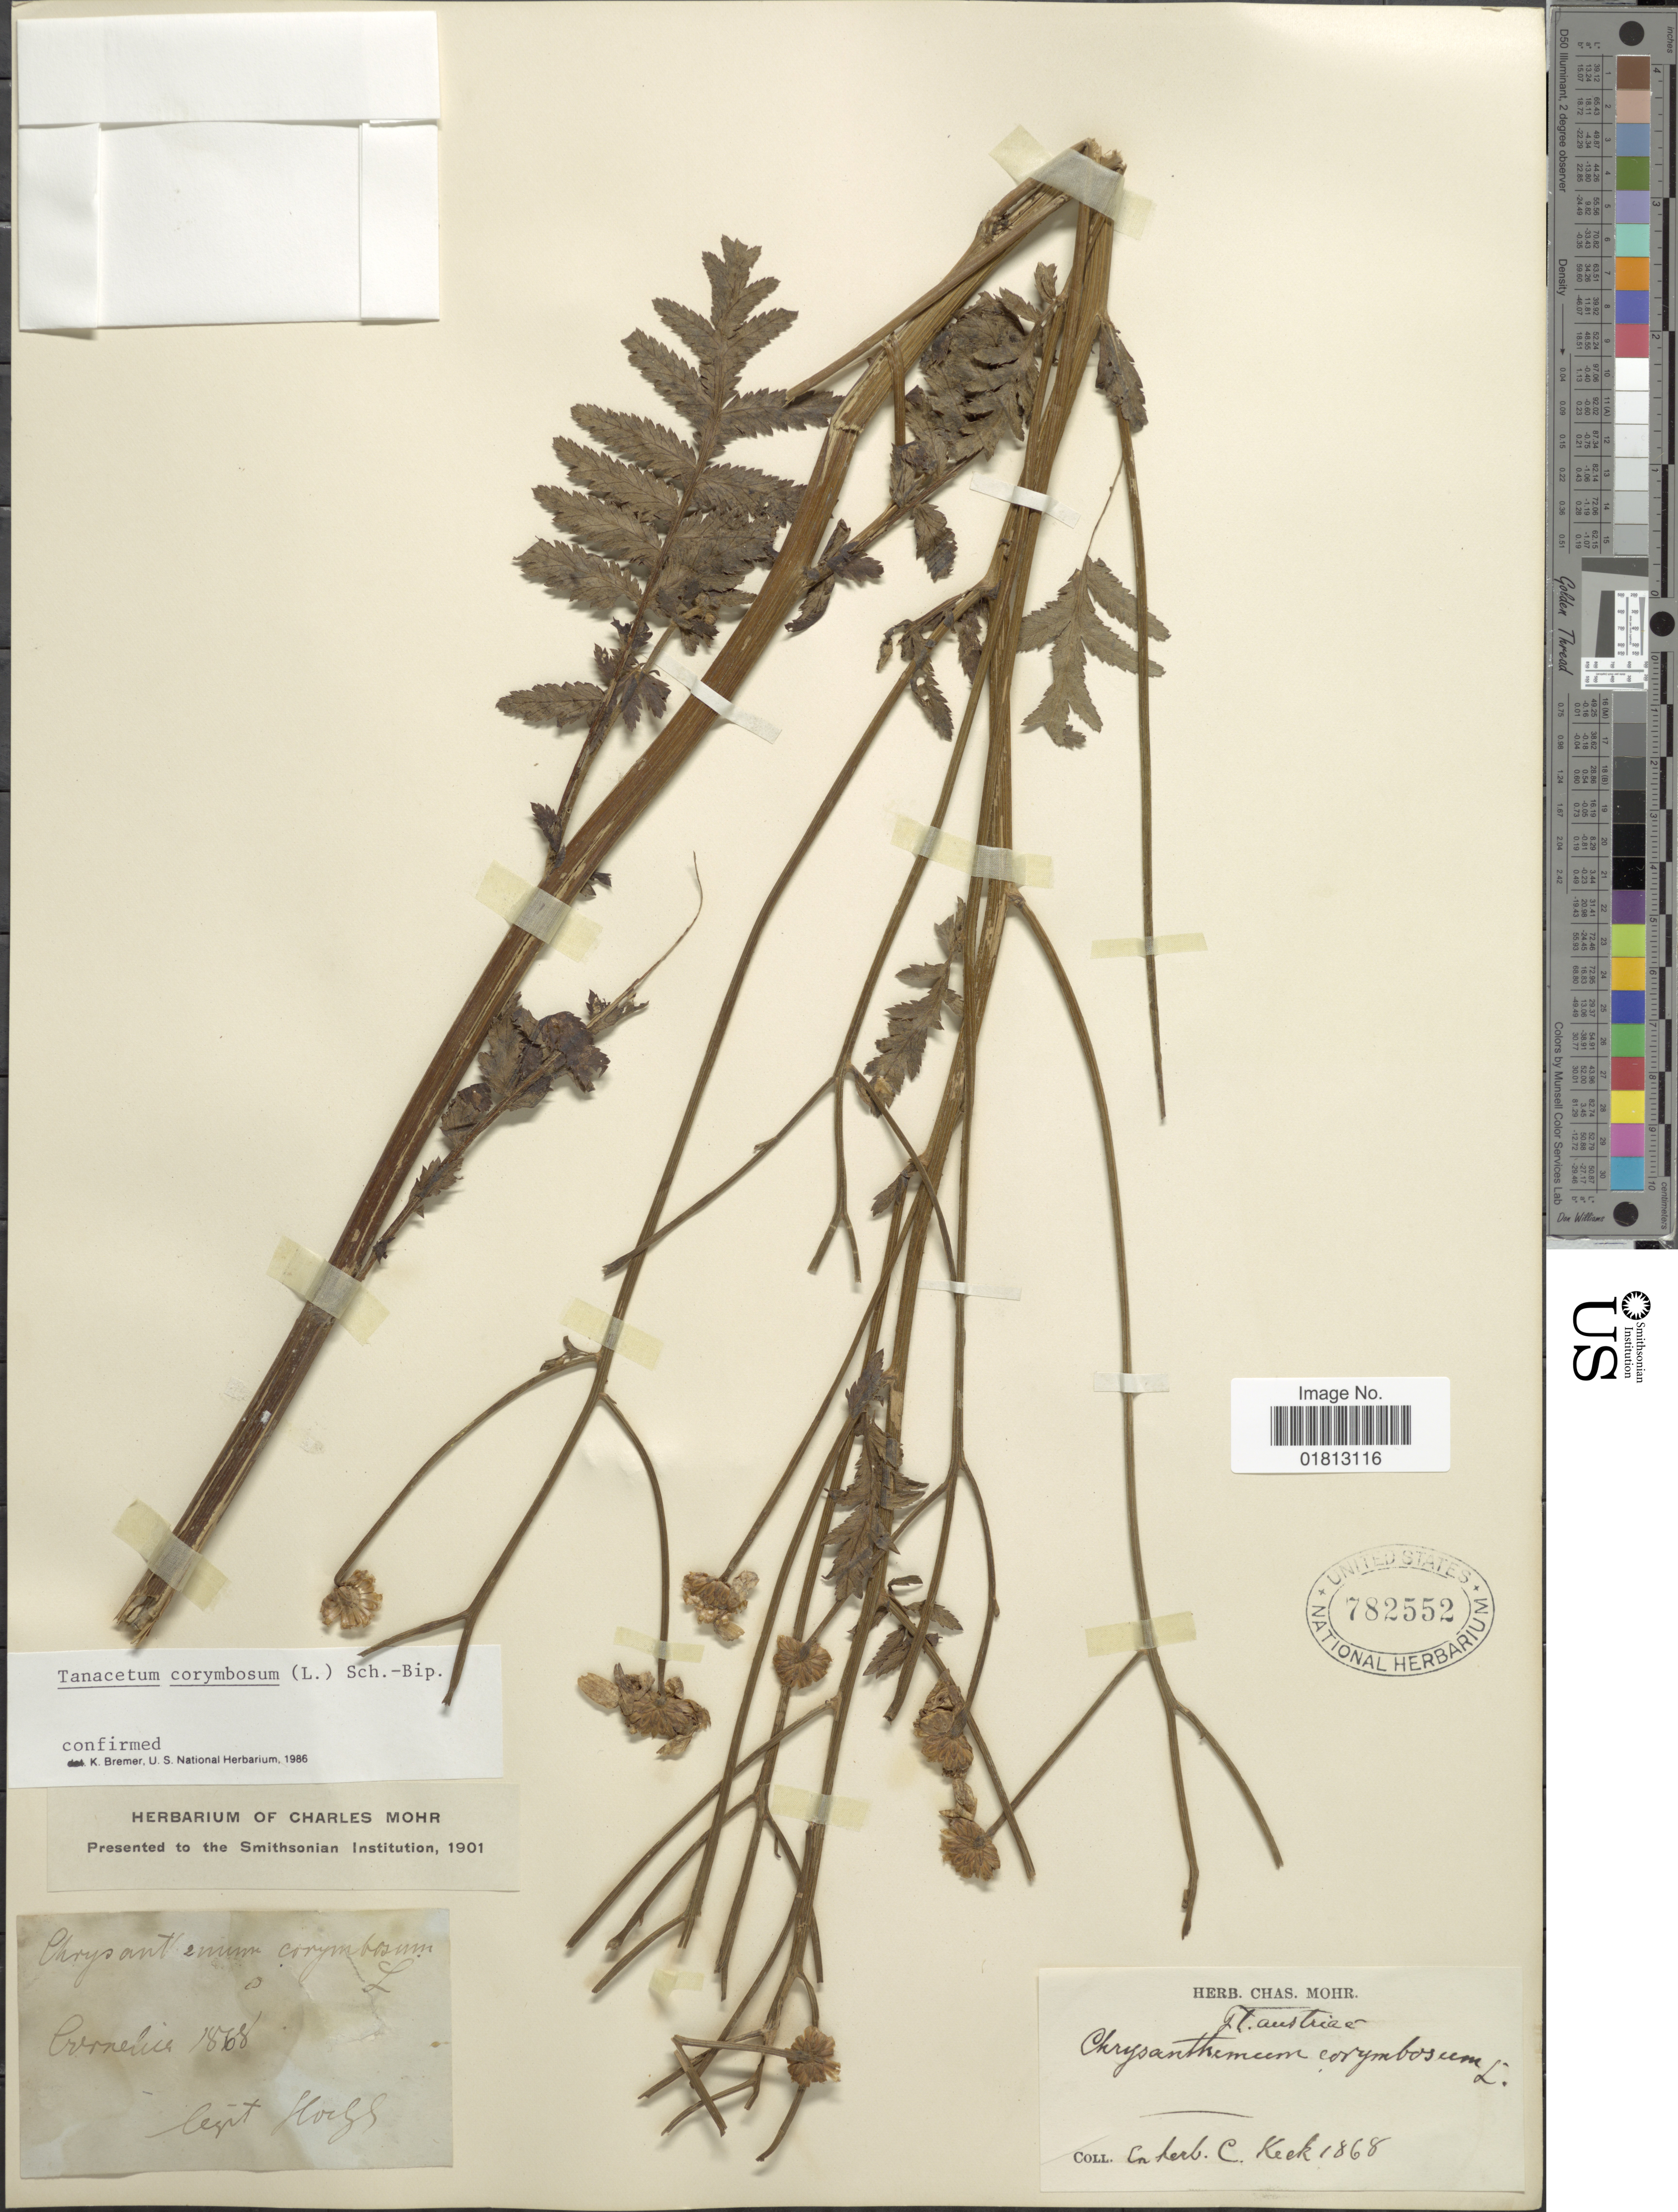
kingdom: Plantae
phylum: Tracheophyta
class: Magnoliopsida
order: Asterales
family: Asteraceae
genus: Tanacetum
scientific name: Tanacetum corymbosum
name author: (L.) Sch. Bip.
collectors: Hoch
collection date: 1868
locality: Cornelis [interpreted]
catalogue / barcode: US 782552